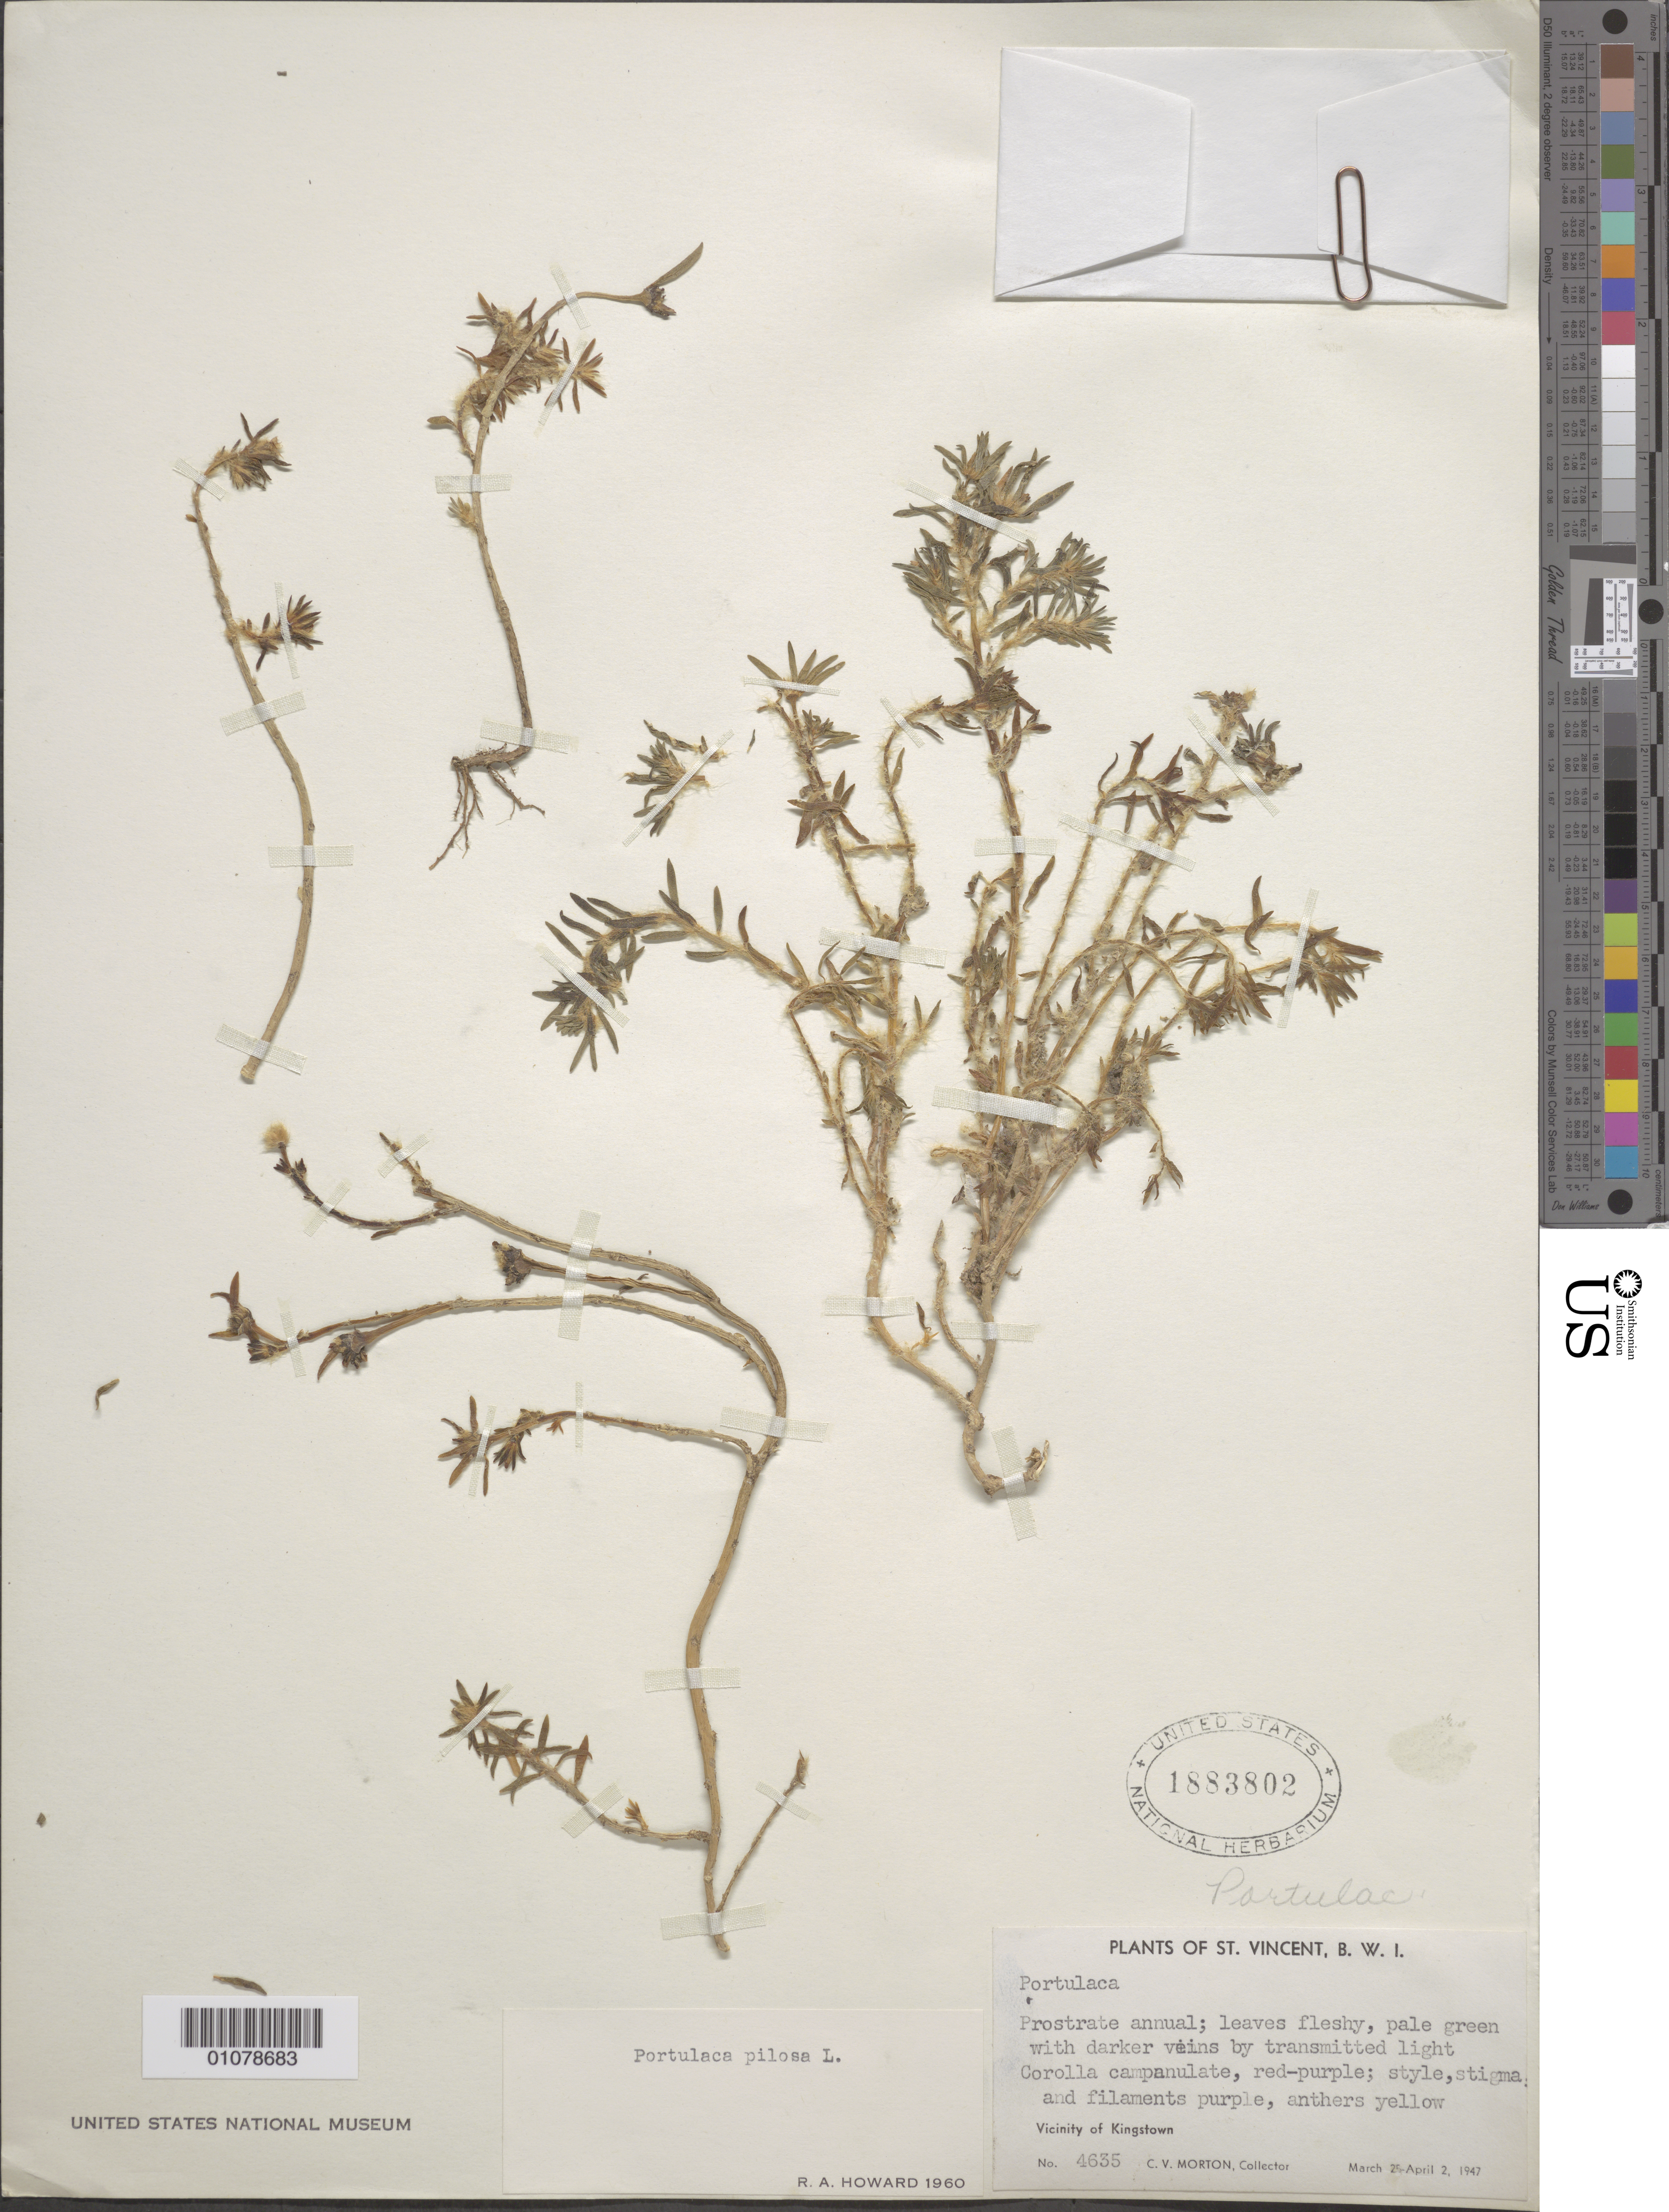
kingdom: Plantae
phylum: Tracheophyta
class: Magnoliopsida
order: Caryophyllales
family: Portulacaceae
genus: Portulaca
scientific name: Portulaca pilosa f. pilosa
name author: L.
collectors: C. V. Morton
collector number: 4635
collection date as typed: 25 Mar 1947 to 02 Apr 1947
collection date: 1947-03-25/1947-04-02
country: St. Vincent - Grenadines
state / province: Saint George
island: St. Vincent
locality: Vicinity of Kingstown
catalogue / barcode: US 1883802